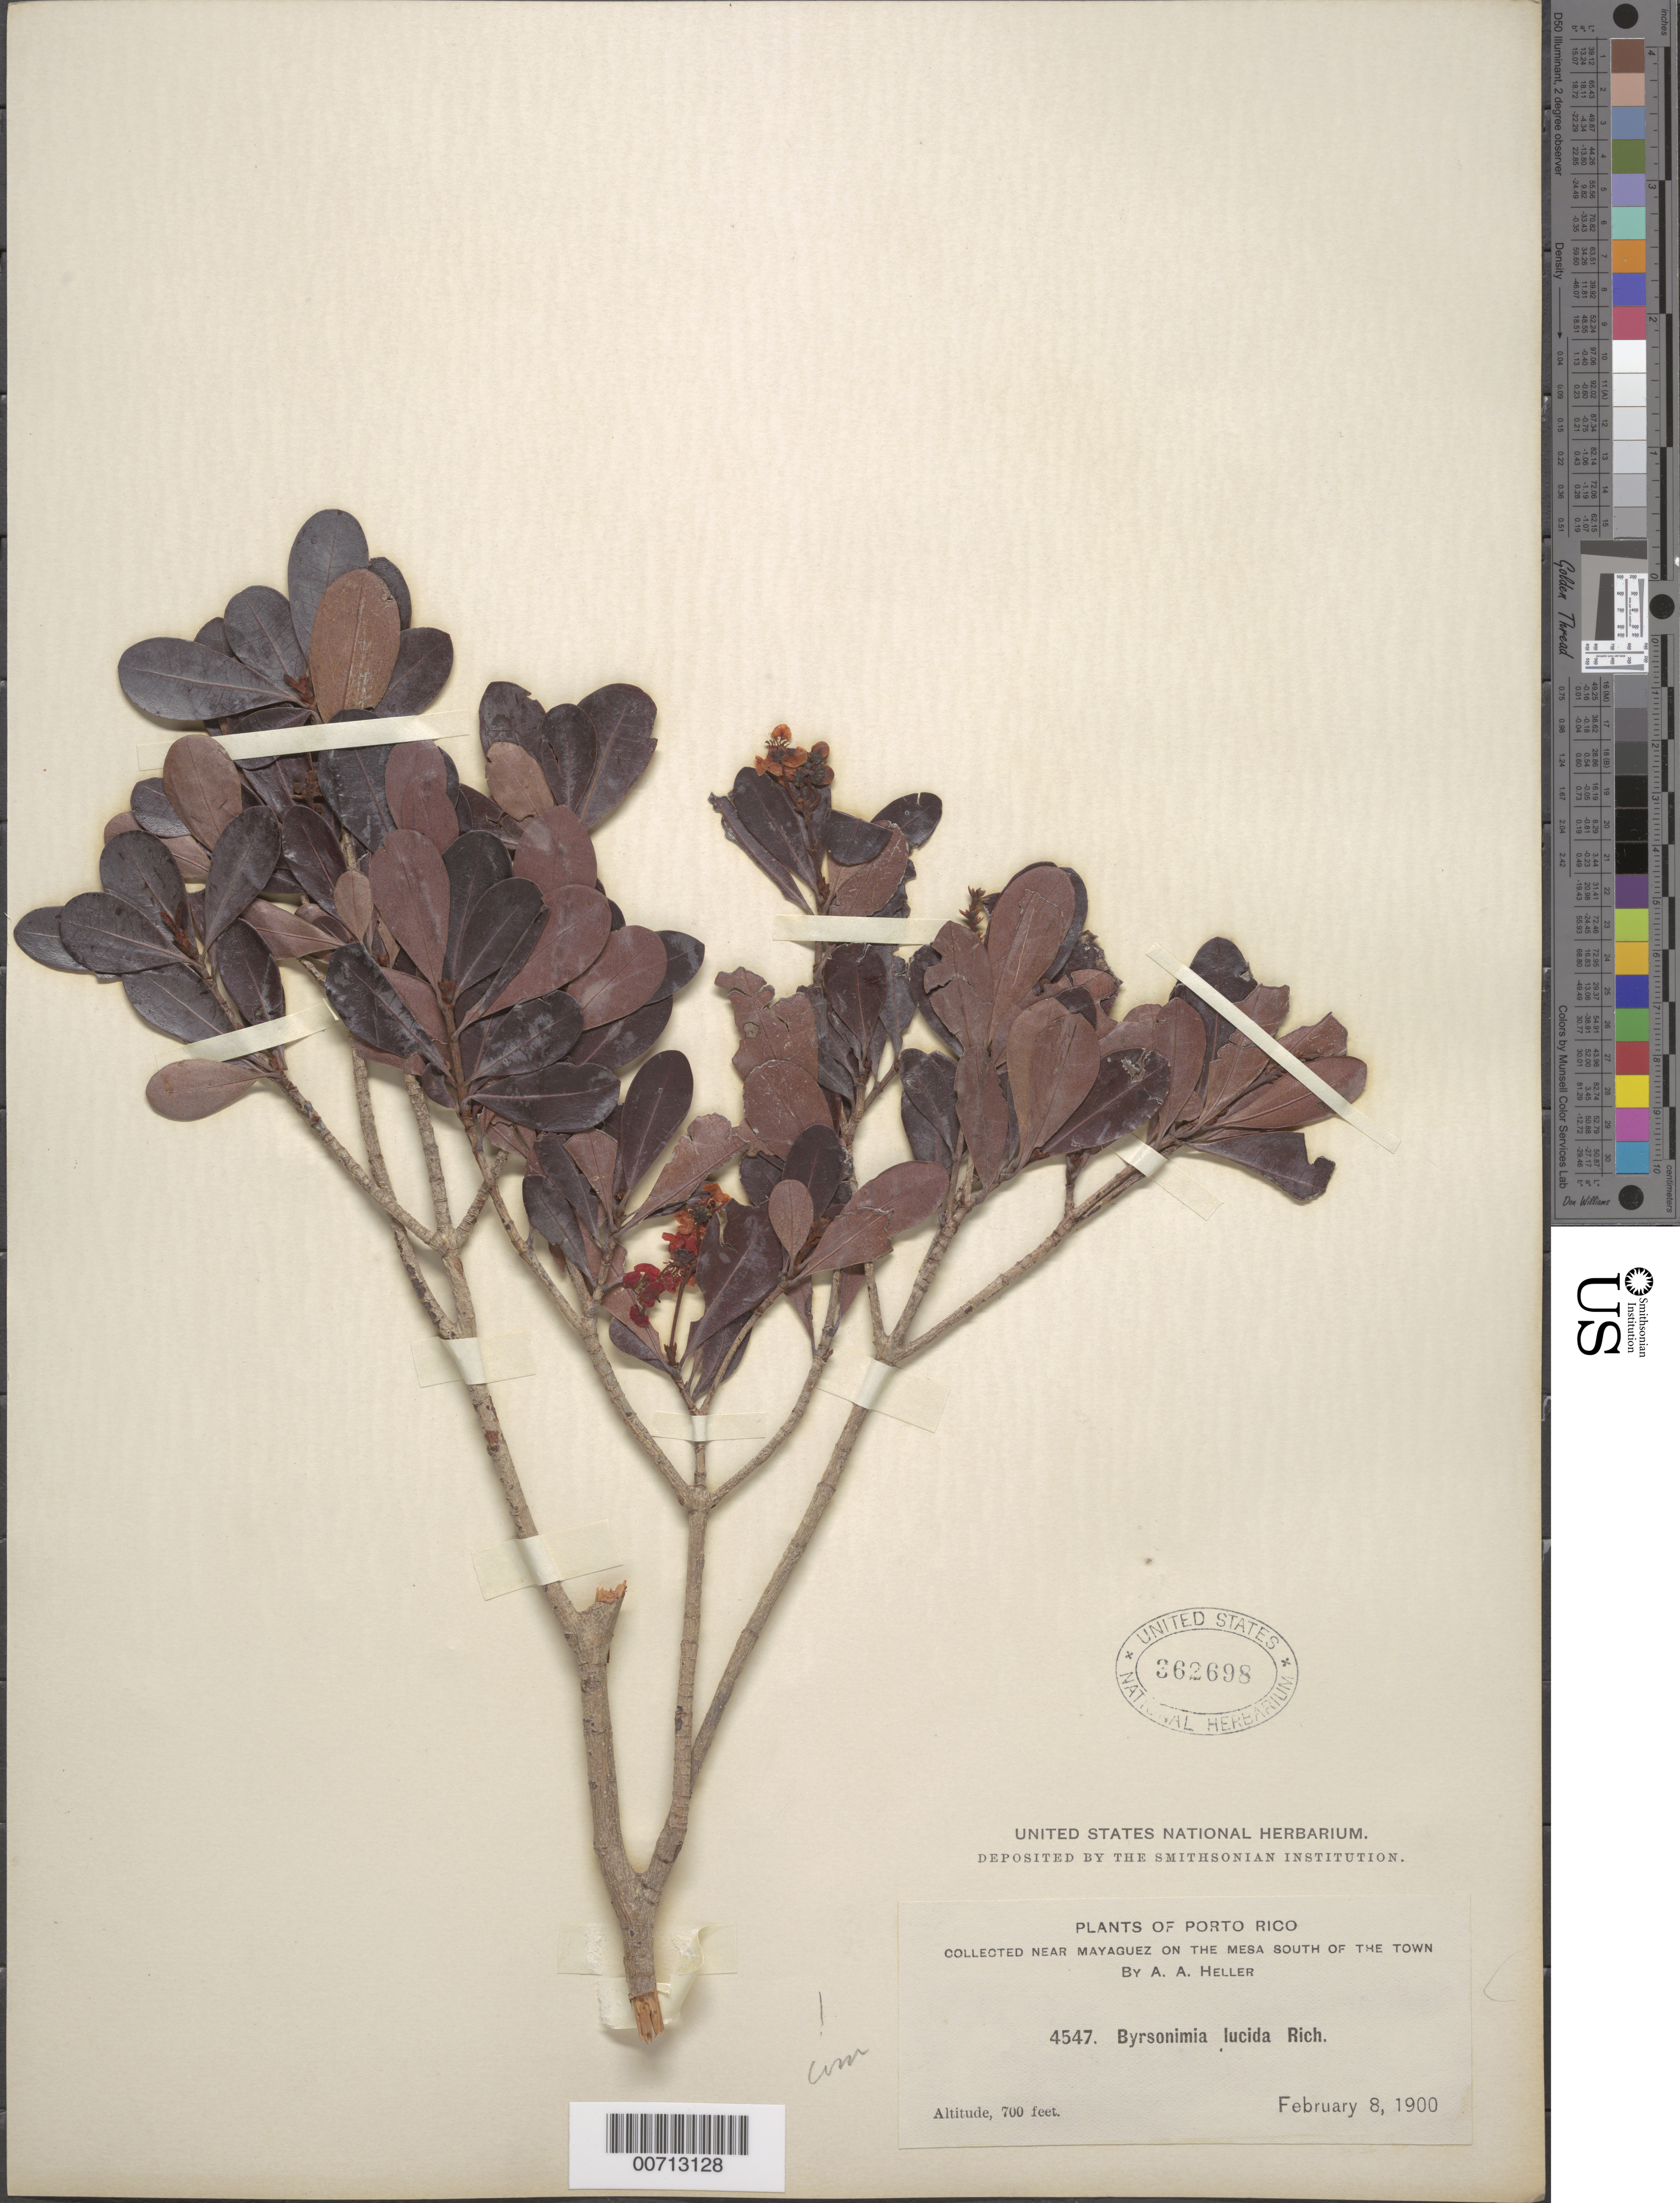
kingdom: Plantae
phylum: Tracheophyta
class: Magnoliopsida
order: Malpighiales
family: Malpighiaceae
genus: Byrsonima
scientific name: Byrsonima lucida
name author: (Mill.) DC.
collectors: A. A. Heller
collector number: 4547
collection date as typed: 08 Feb 1900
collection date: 1900-02-08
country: Puerto Rico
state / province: Mayaguez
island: Greater Antilles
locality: Mesa S of town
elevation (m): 213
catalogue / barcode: US 362698